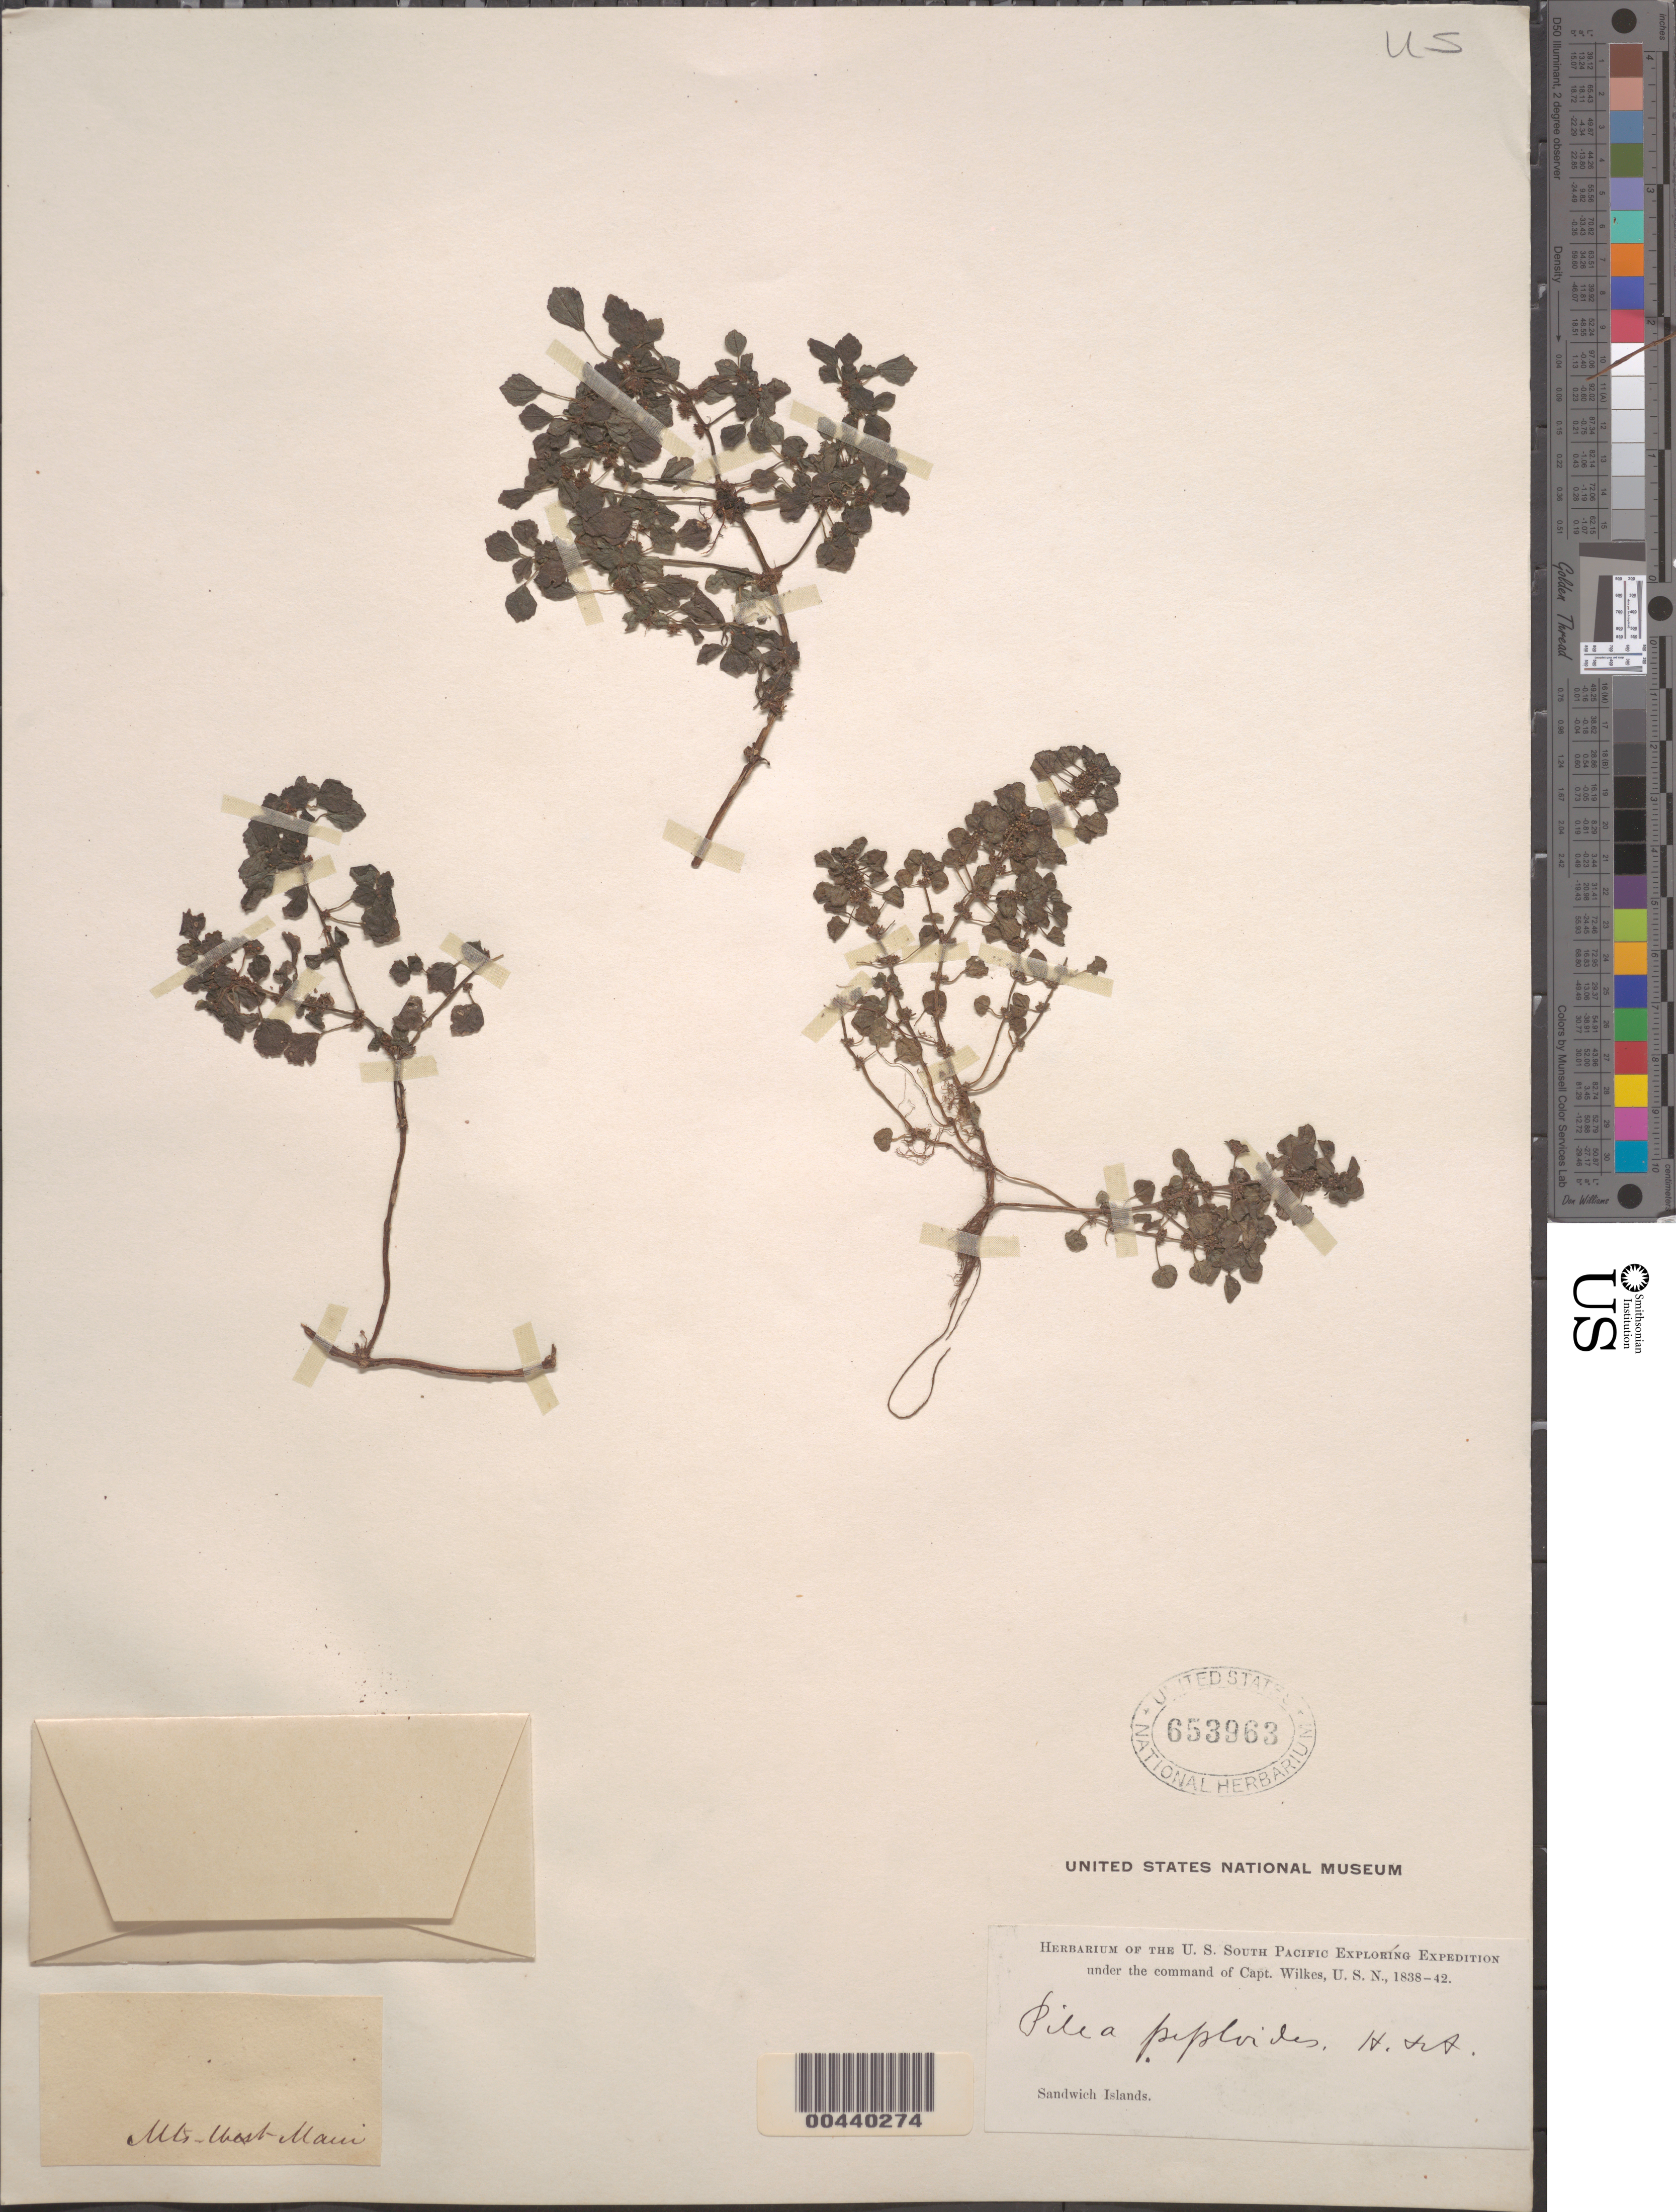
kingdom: Plantae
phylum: Tracheophyta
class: Magnoliopsida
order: Rosales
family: Urticaceae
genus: Pilea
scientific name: Pilea peploides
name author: (Gaudich.) Hook. & Arn.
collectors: Wilkes Explor. Exped.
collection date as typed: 1838 to -- --- 1842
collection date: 1838/1842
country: United States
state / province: Hawaii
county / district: Maui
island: Maui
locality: Mts - West Maui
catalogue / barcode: US 653963